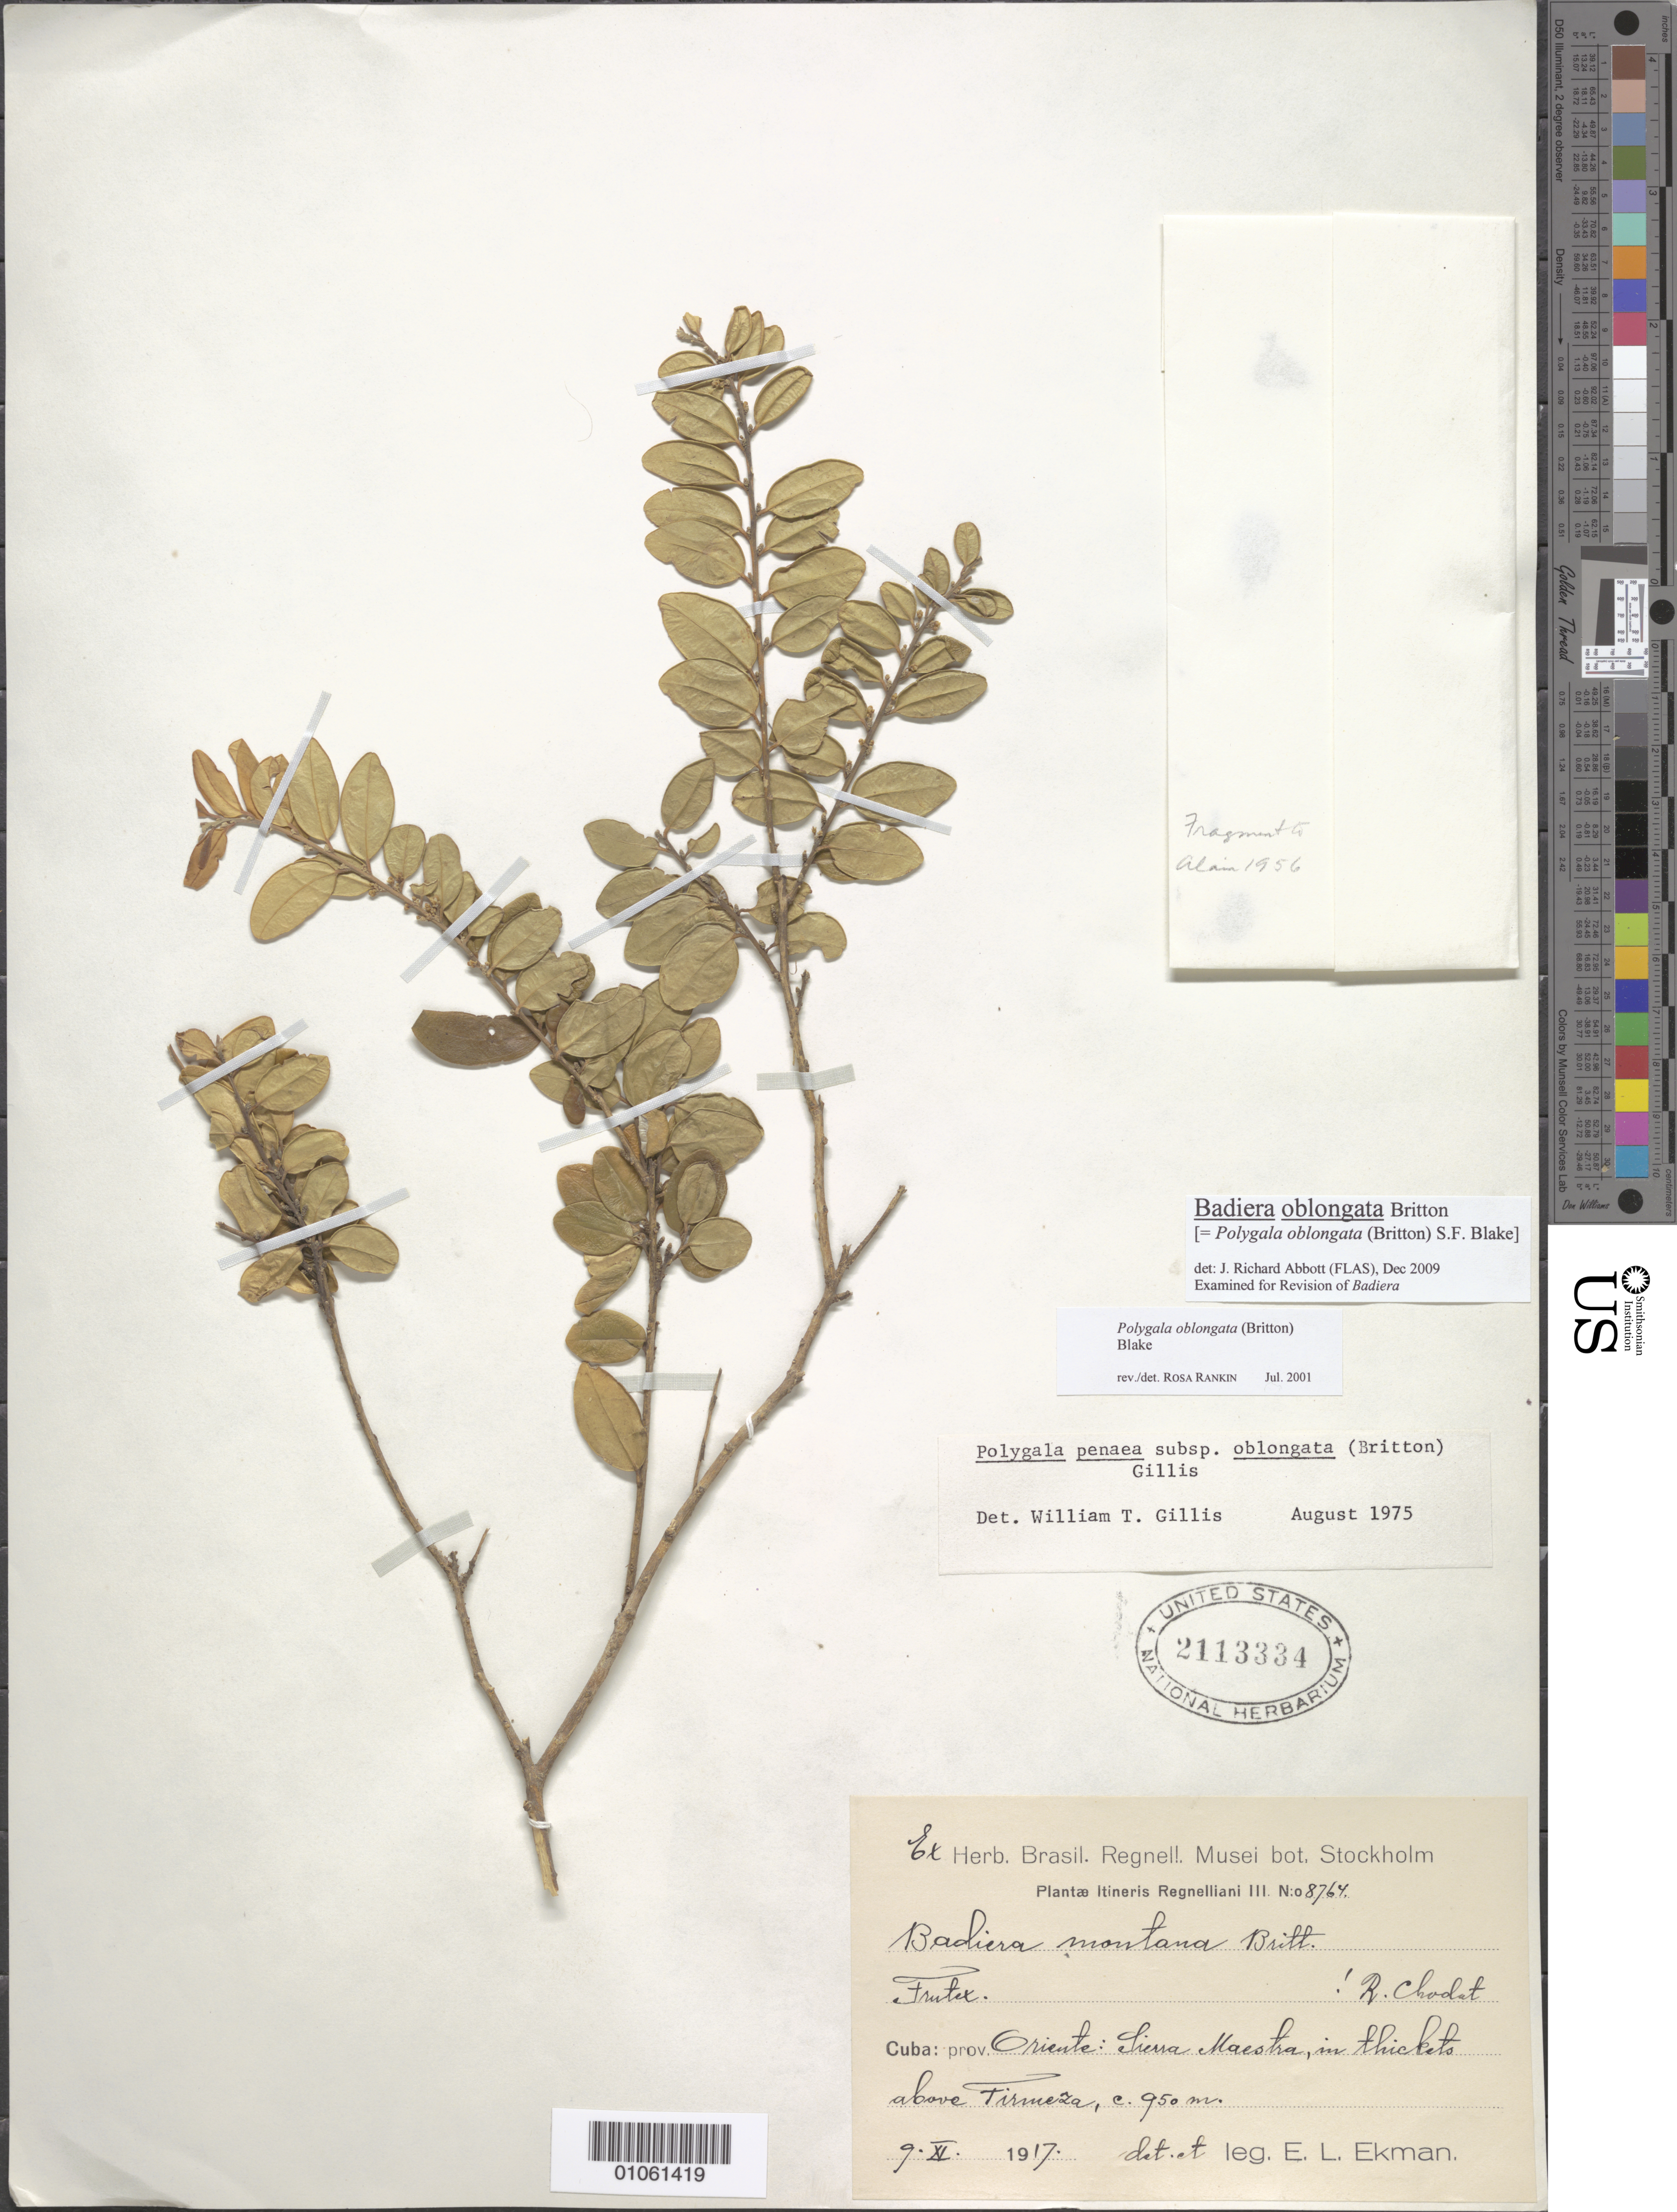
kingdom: Plantae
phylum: Tracheophyta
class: Magnoliopsida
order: Fabales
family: Polygalaceae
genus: Badiera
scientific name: Badiera oblongata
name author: Britton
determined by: Abbott, J. R., (FLAS)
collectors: E. L. Ekman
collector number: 8764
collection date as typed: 09 Nov 1917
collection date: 1917-11-09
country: Cuba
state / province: Oriente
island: Cuba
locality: Serra Maestra, above Firmeza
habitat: In thickets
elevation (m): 950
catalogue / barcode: US 2113334